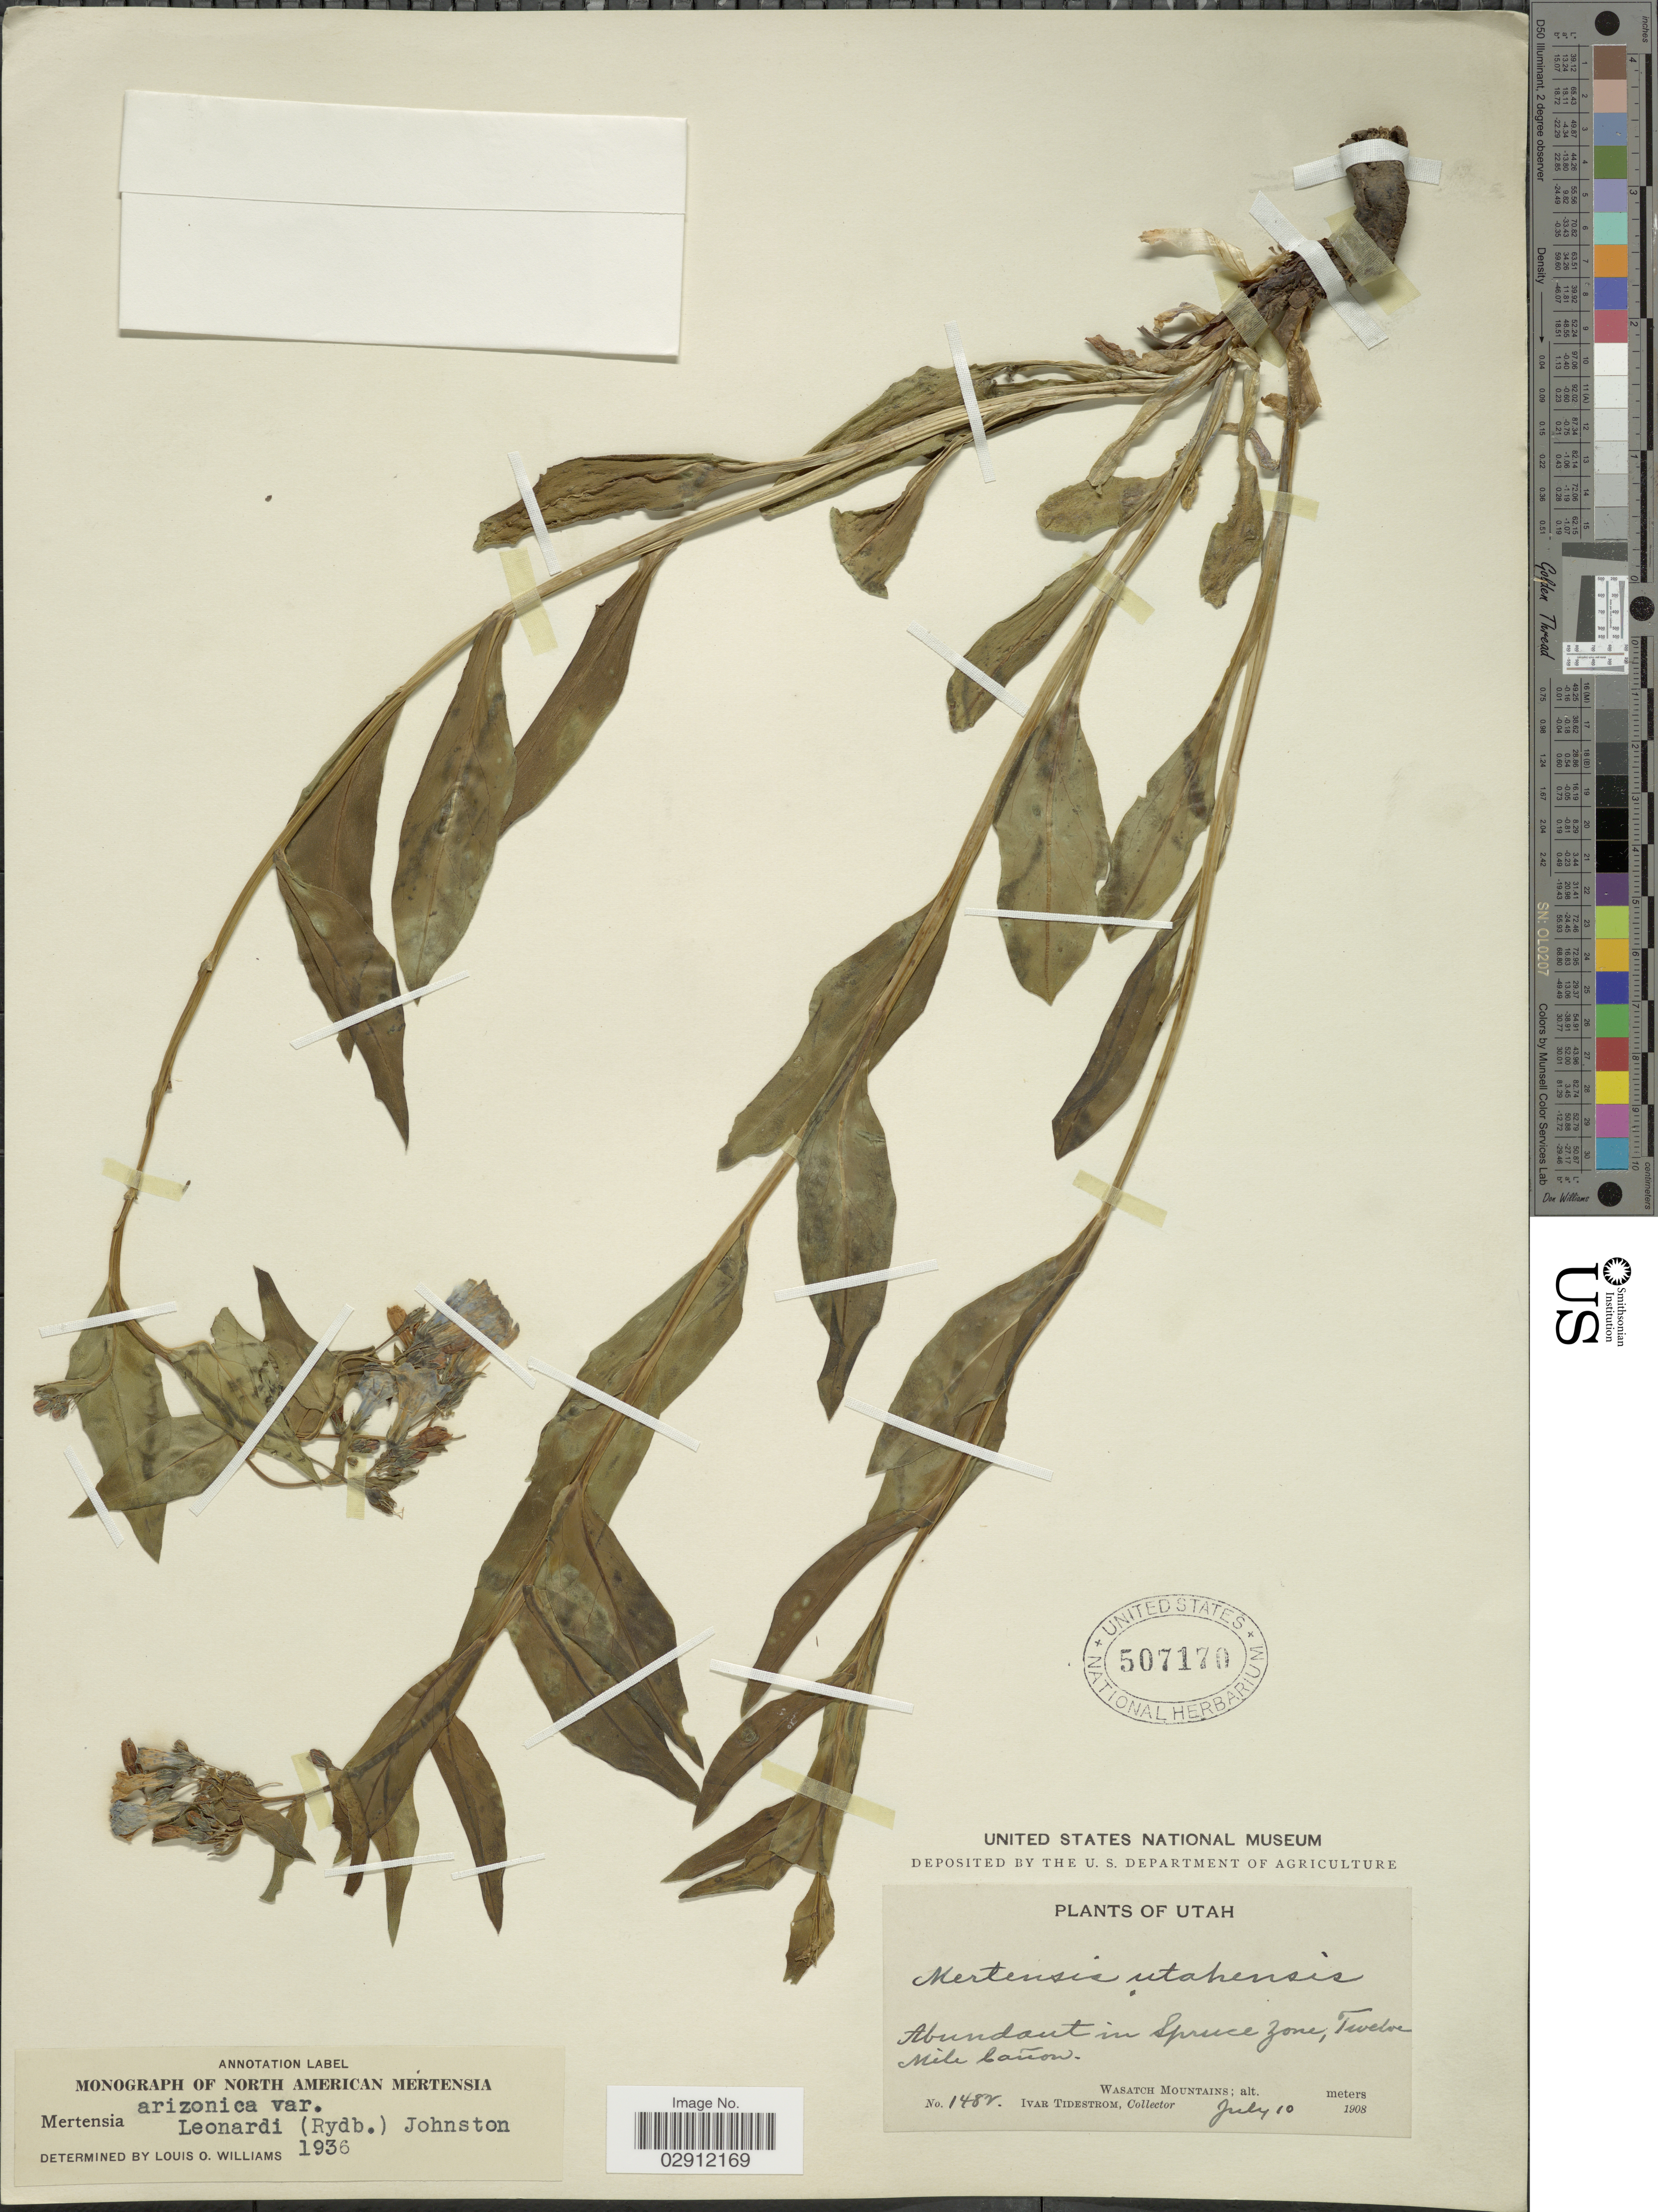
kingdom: Plantae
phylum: Tracheophyta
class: Magnoliopsida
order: Boraginales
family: Boraginaceae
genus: Mertensia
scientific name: Mertensia arizonica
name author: Greene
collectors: I. F. Tidestrom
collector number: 1482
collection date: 1908-07-10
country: United States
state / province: Utah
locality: Spruce Zone, Twelve Mile Cañon. Wasatch Mountains.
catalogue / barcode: US 507170